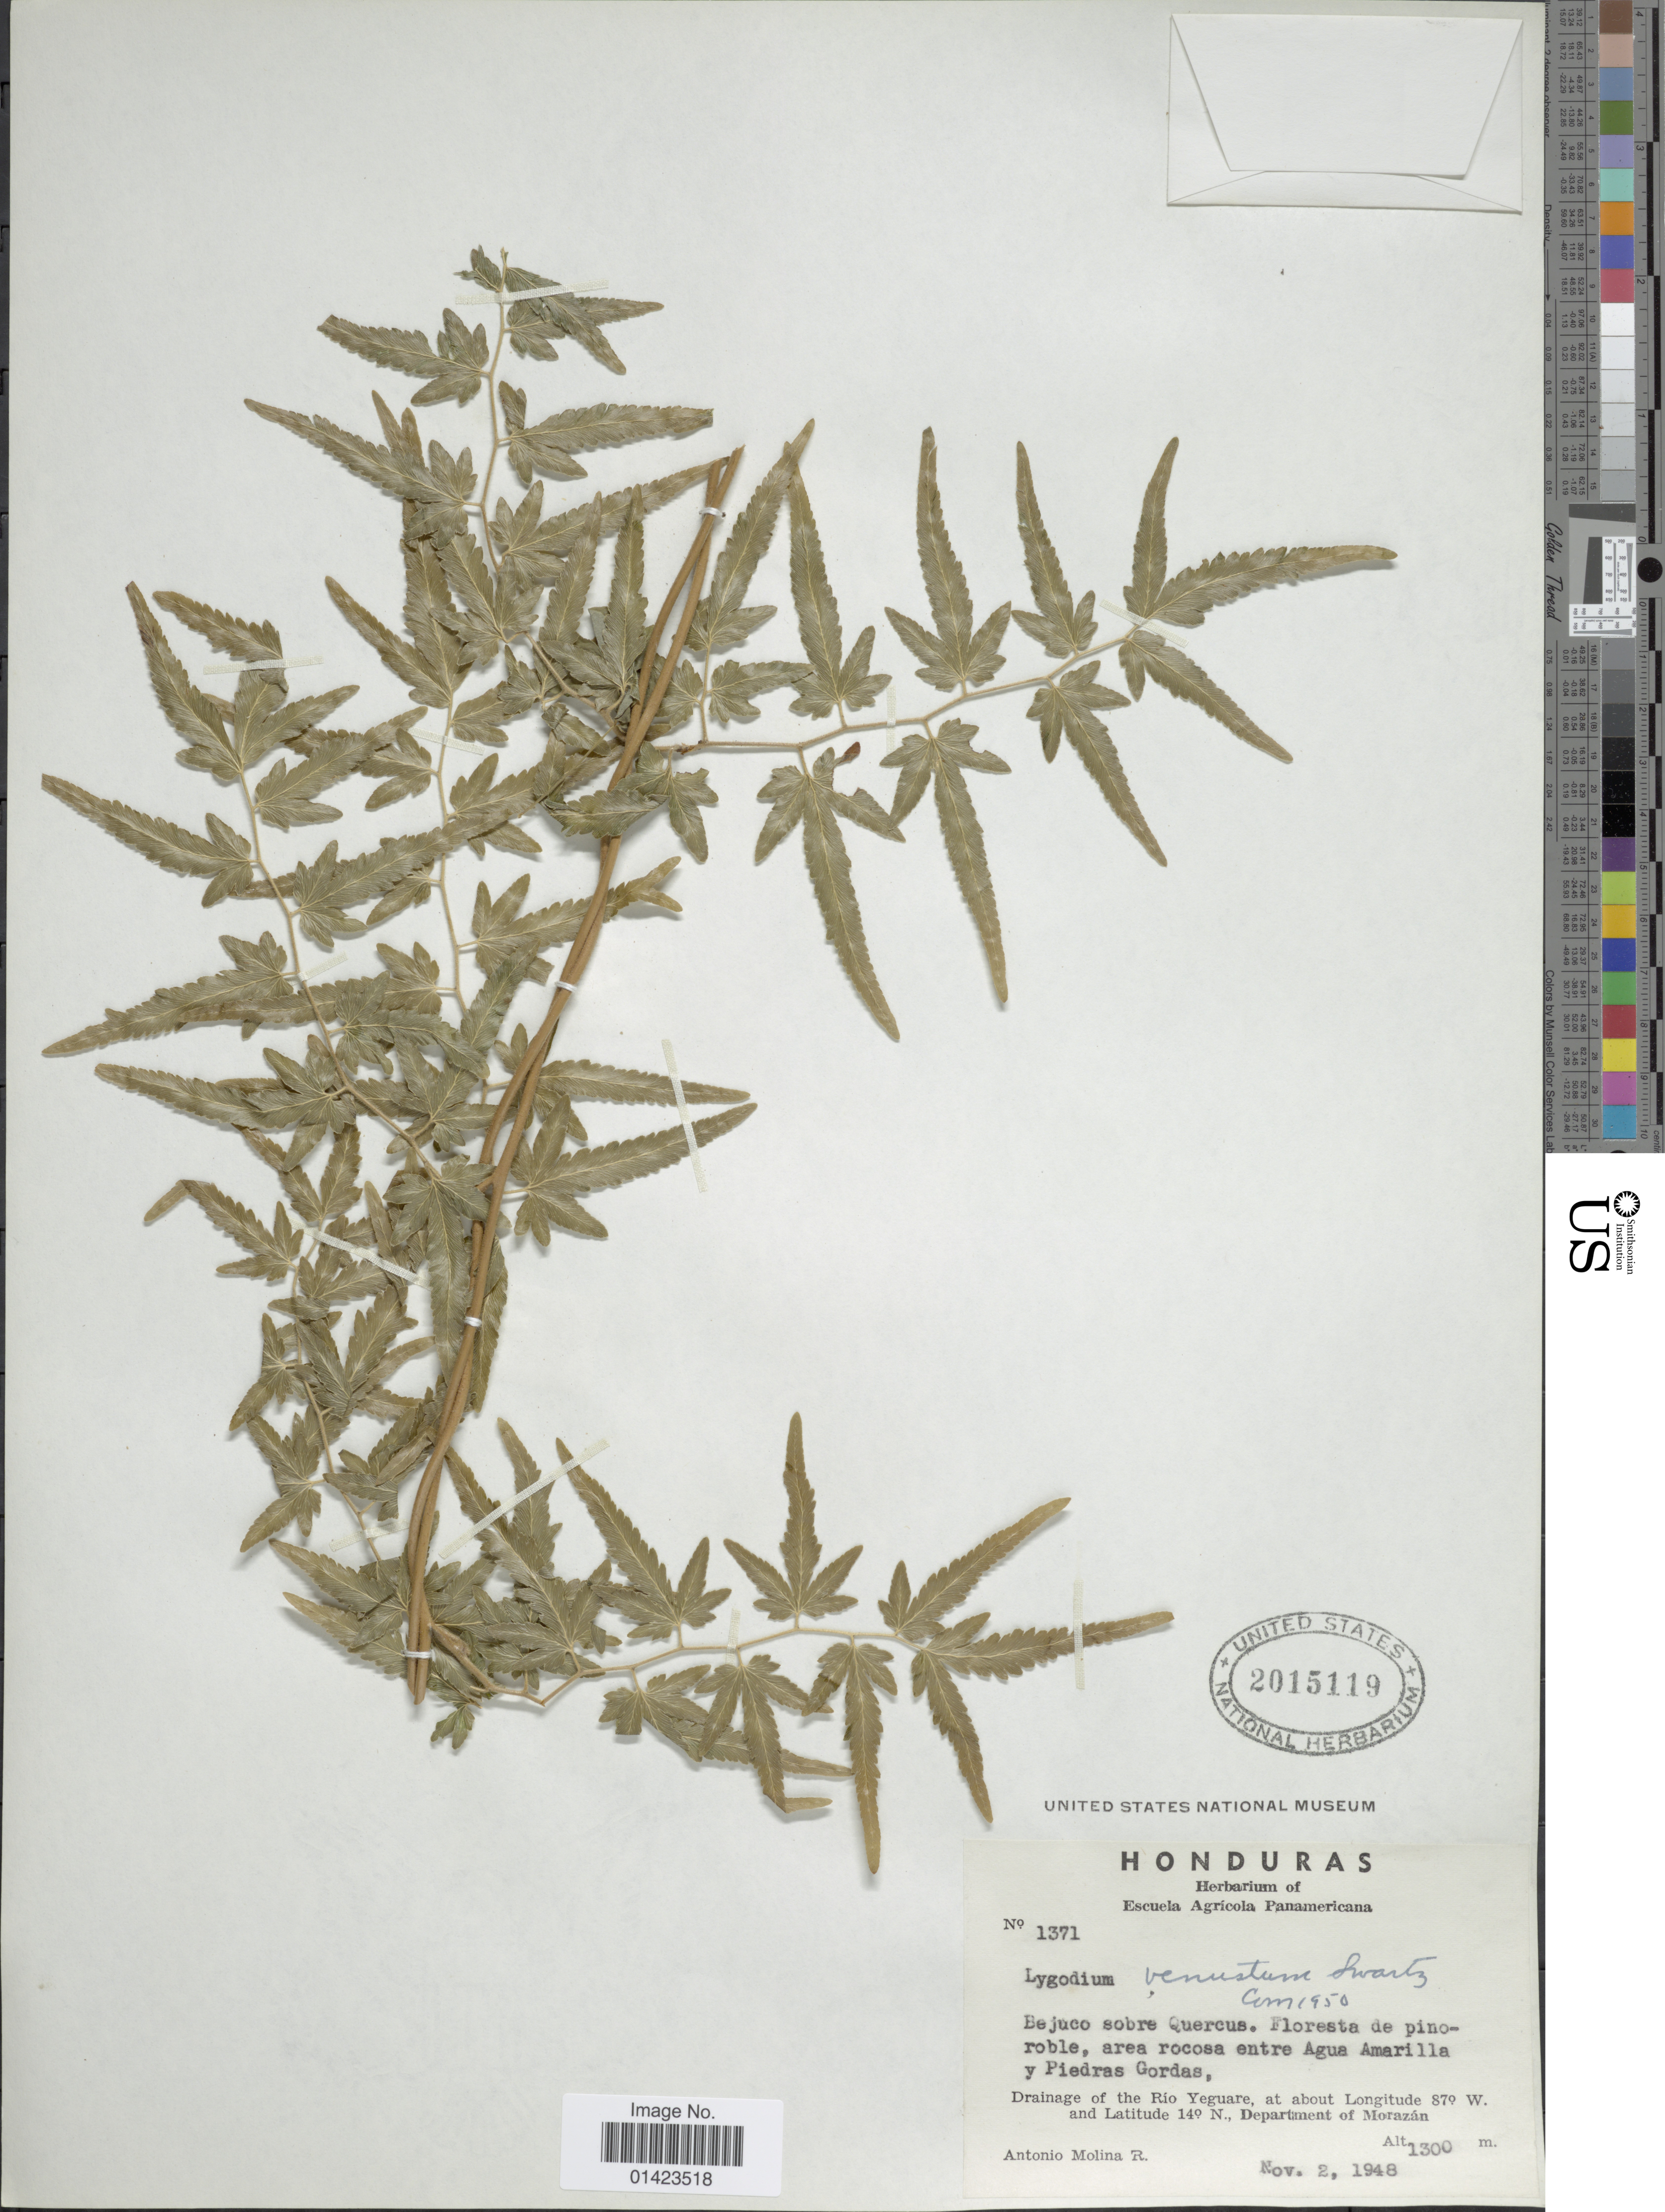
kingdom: Plantae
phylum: Tracheophyta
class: Polypodiopsida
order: Schizaeales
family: Lygodiaceae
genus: Lygodium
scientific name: Lygodium venustum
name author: Sw.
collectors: A. Molina R.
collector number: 1371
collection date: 1948-11-02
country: Honduras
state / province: Fco. Morazán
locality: Bejuzo sobre Quecus, floresta de pinoroble, area rocosa entre Agua Amarilla y Piedras Gordas, drainage of the Rio Yeguare, department of Morazán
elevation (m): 1300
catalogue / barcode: US 2015119